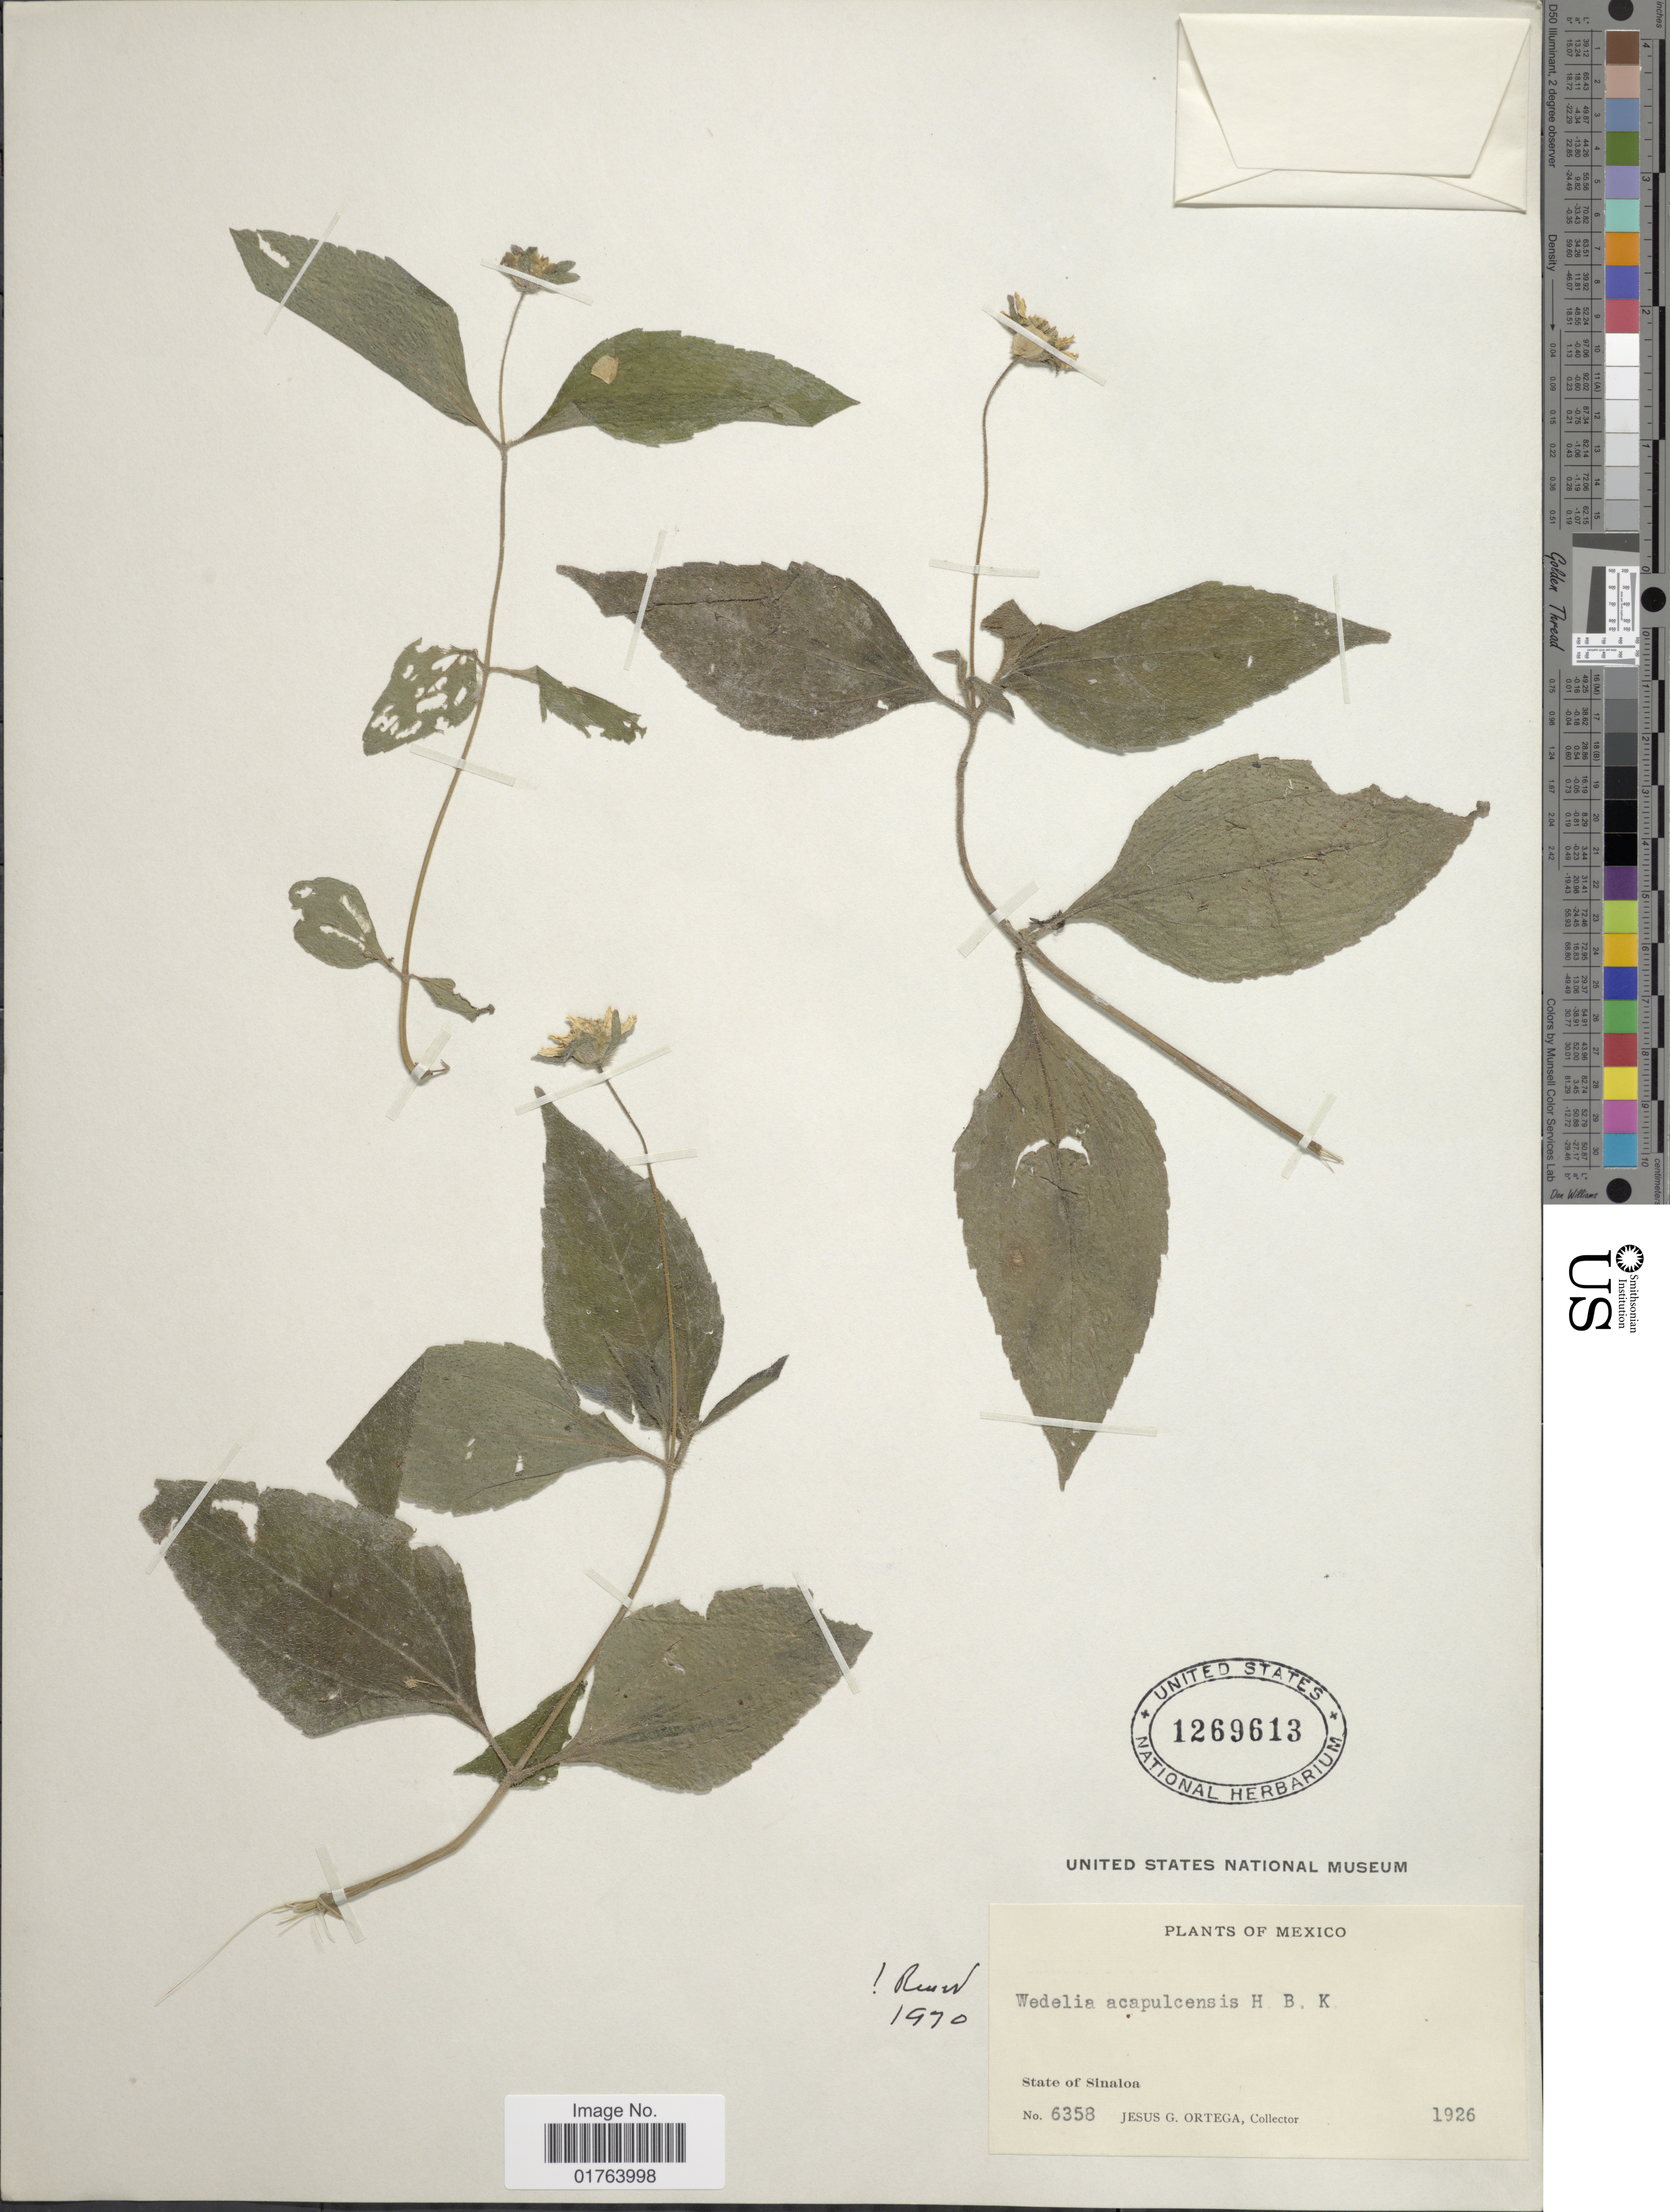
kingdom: Plantae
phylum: Tracheophyta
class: Magnoliopsida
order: Asterales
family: Asteraceae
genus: Wedelia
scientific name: Wedelia acapulcensis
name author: Kunth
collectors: J. Ortega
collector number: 6358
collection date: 1926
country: Mexico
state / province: Sinaloa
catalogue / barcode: US 1269613